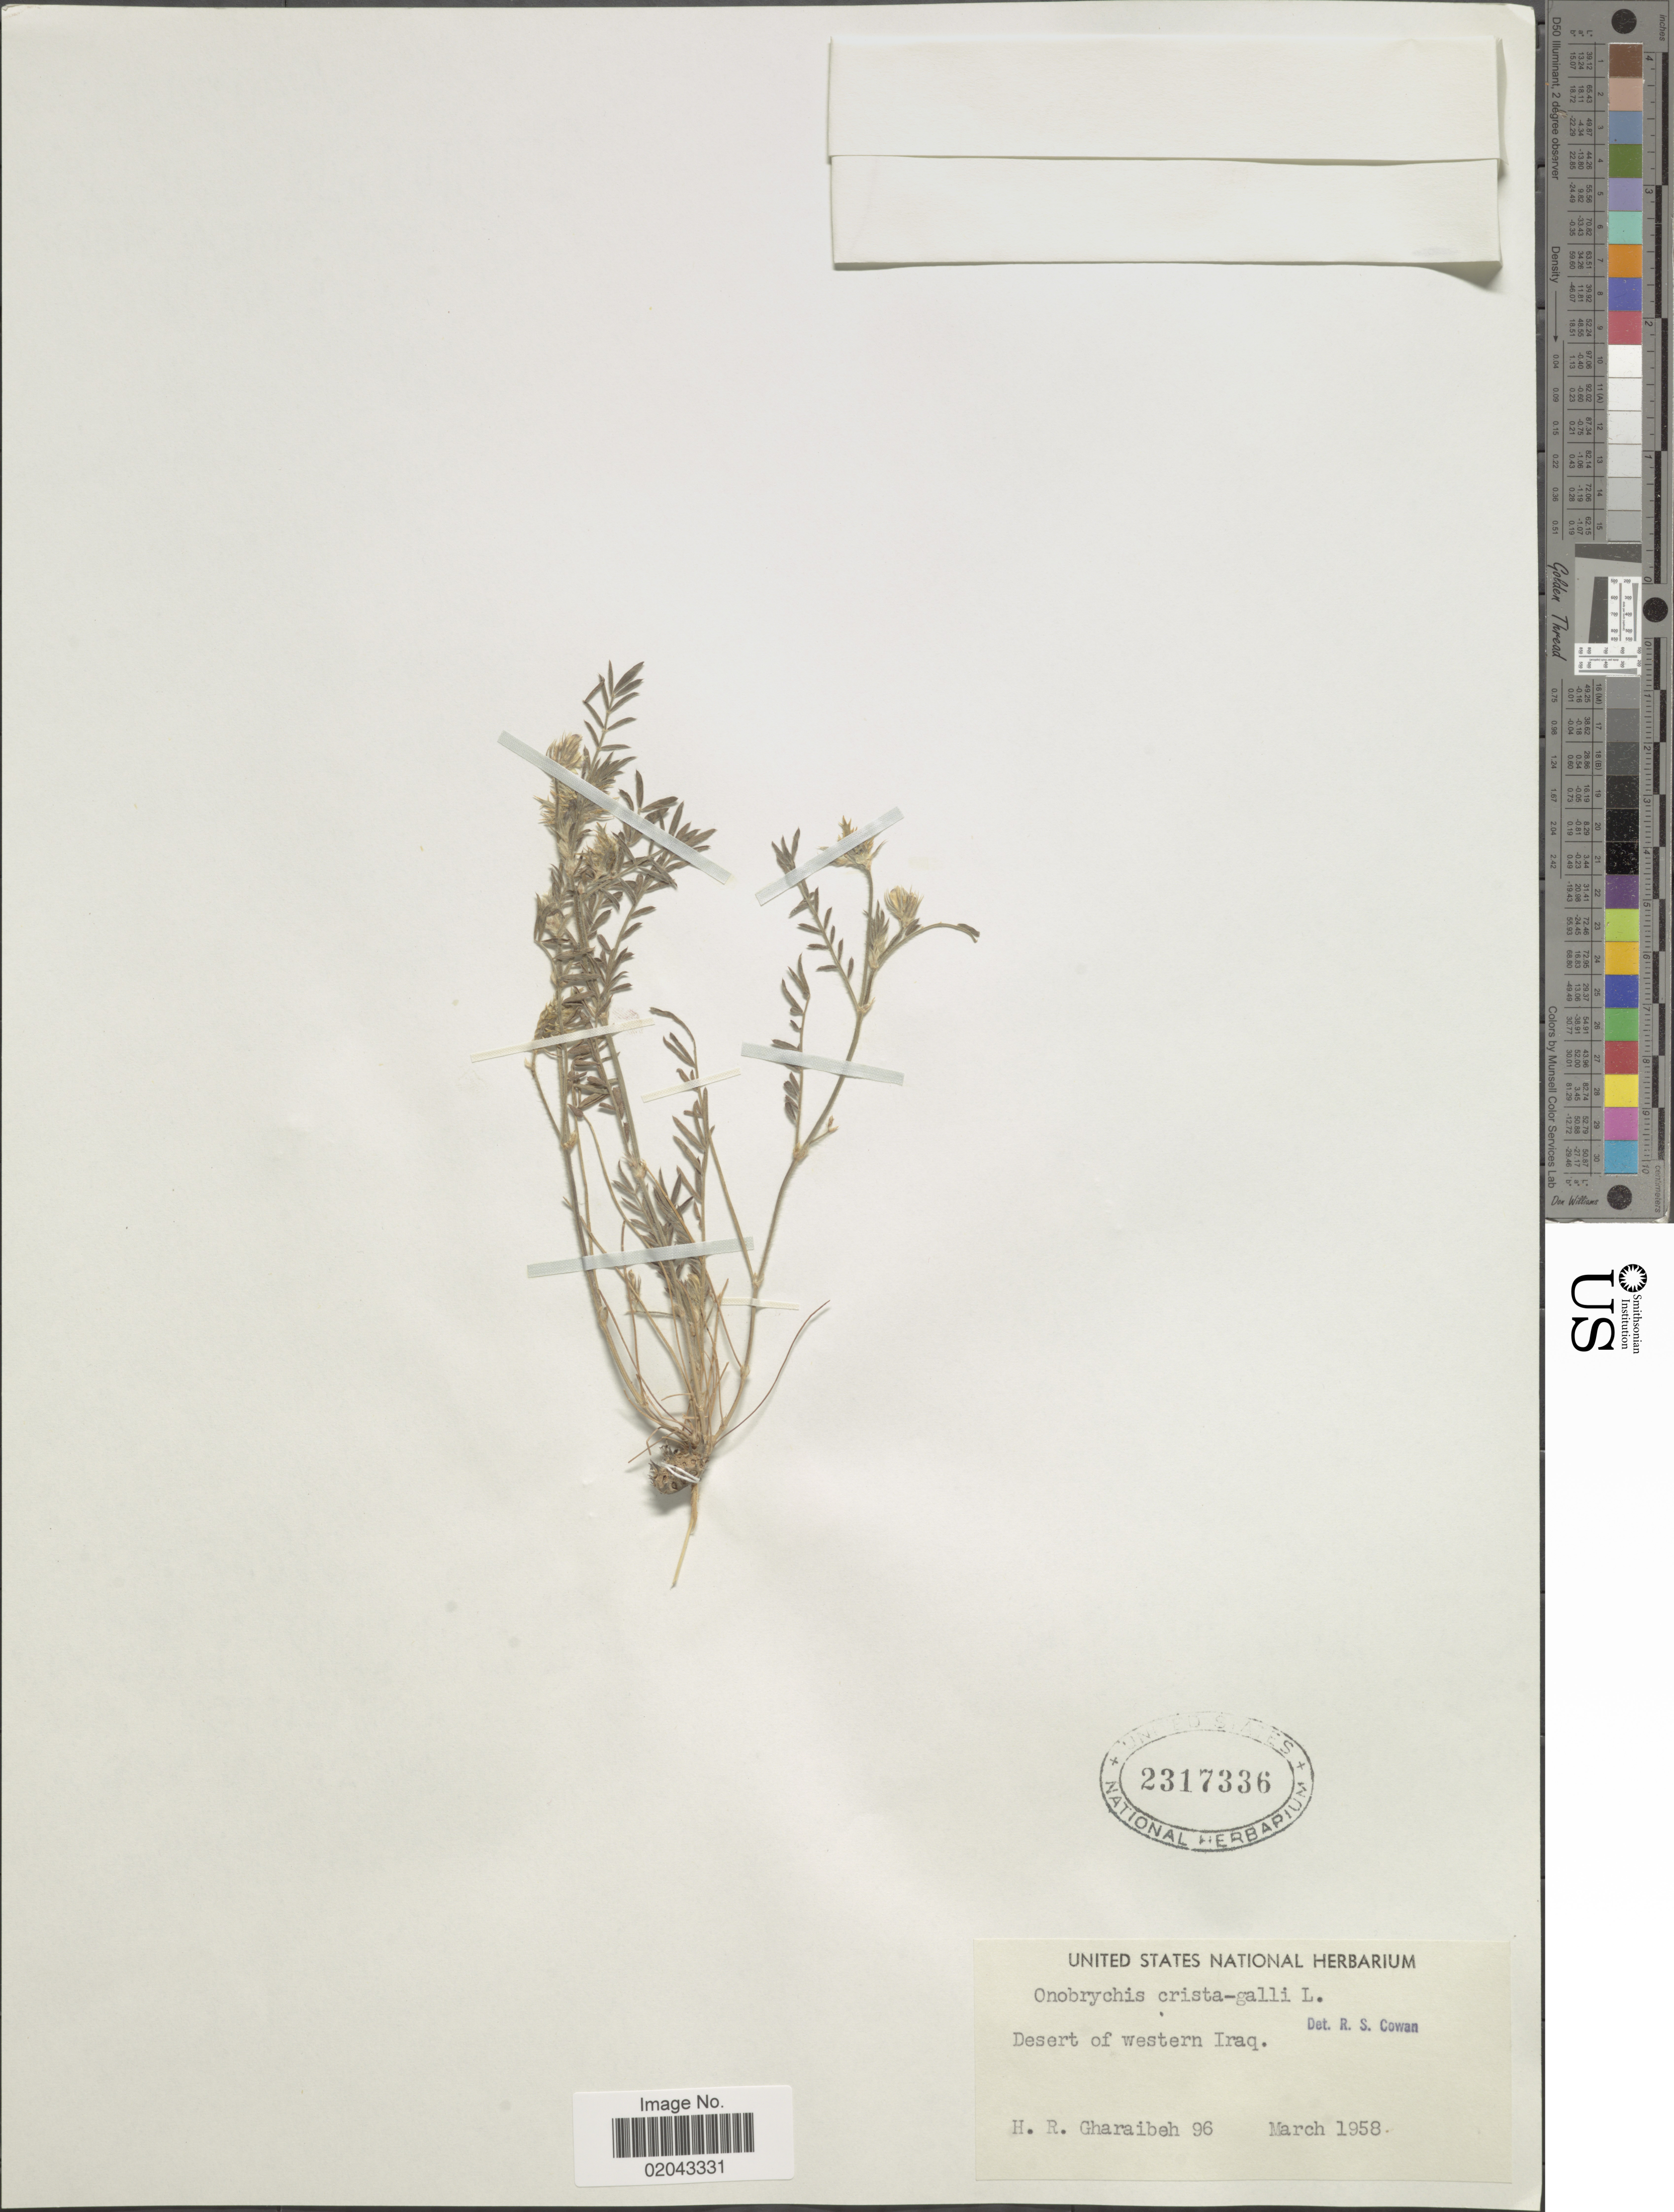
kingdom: Plantae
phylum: Tracheophyta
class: Magnoliopsida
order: Fabales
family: Fabaceae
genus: Onobrychis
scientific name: Onobrychis crista-galli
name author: (L.) Lam.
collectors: H. Gharaibeh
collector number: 96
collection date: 1958-03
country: Iraq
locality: Desert of western Iraq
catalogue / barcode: US 2317336